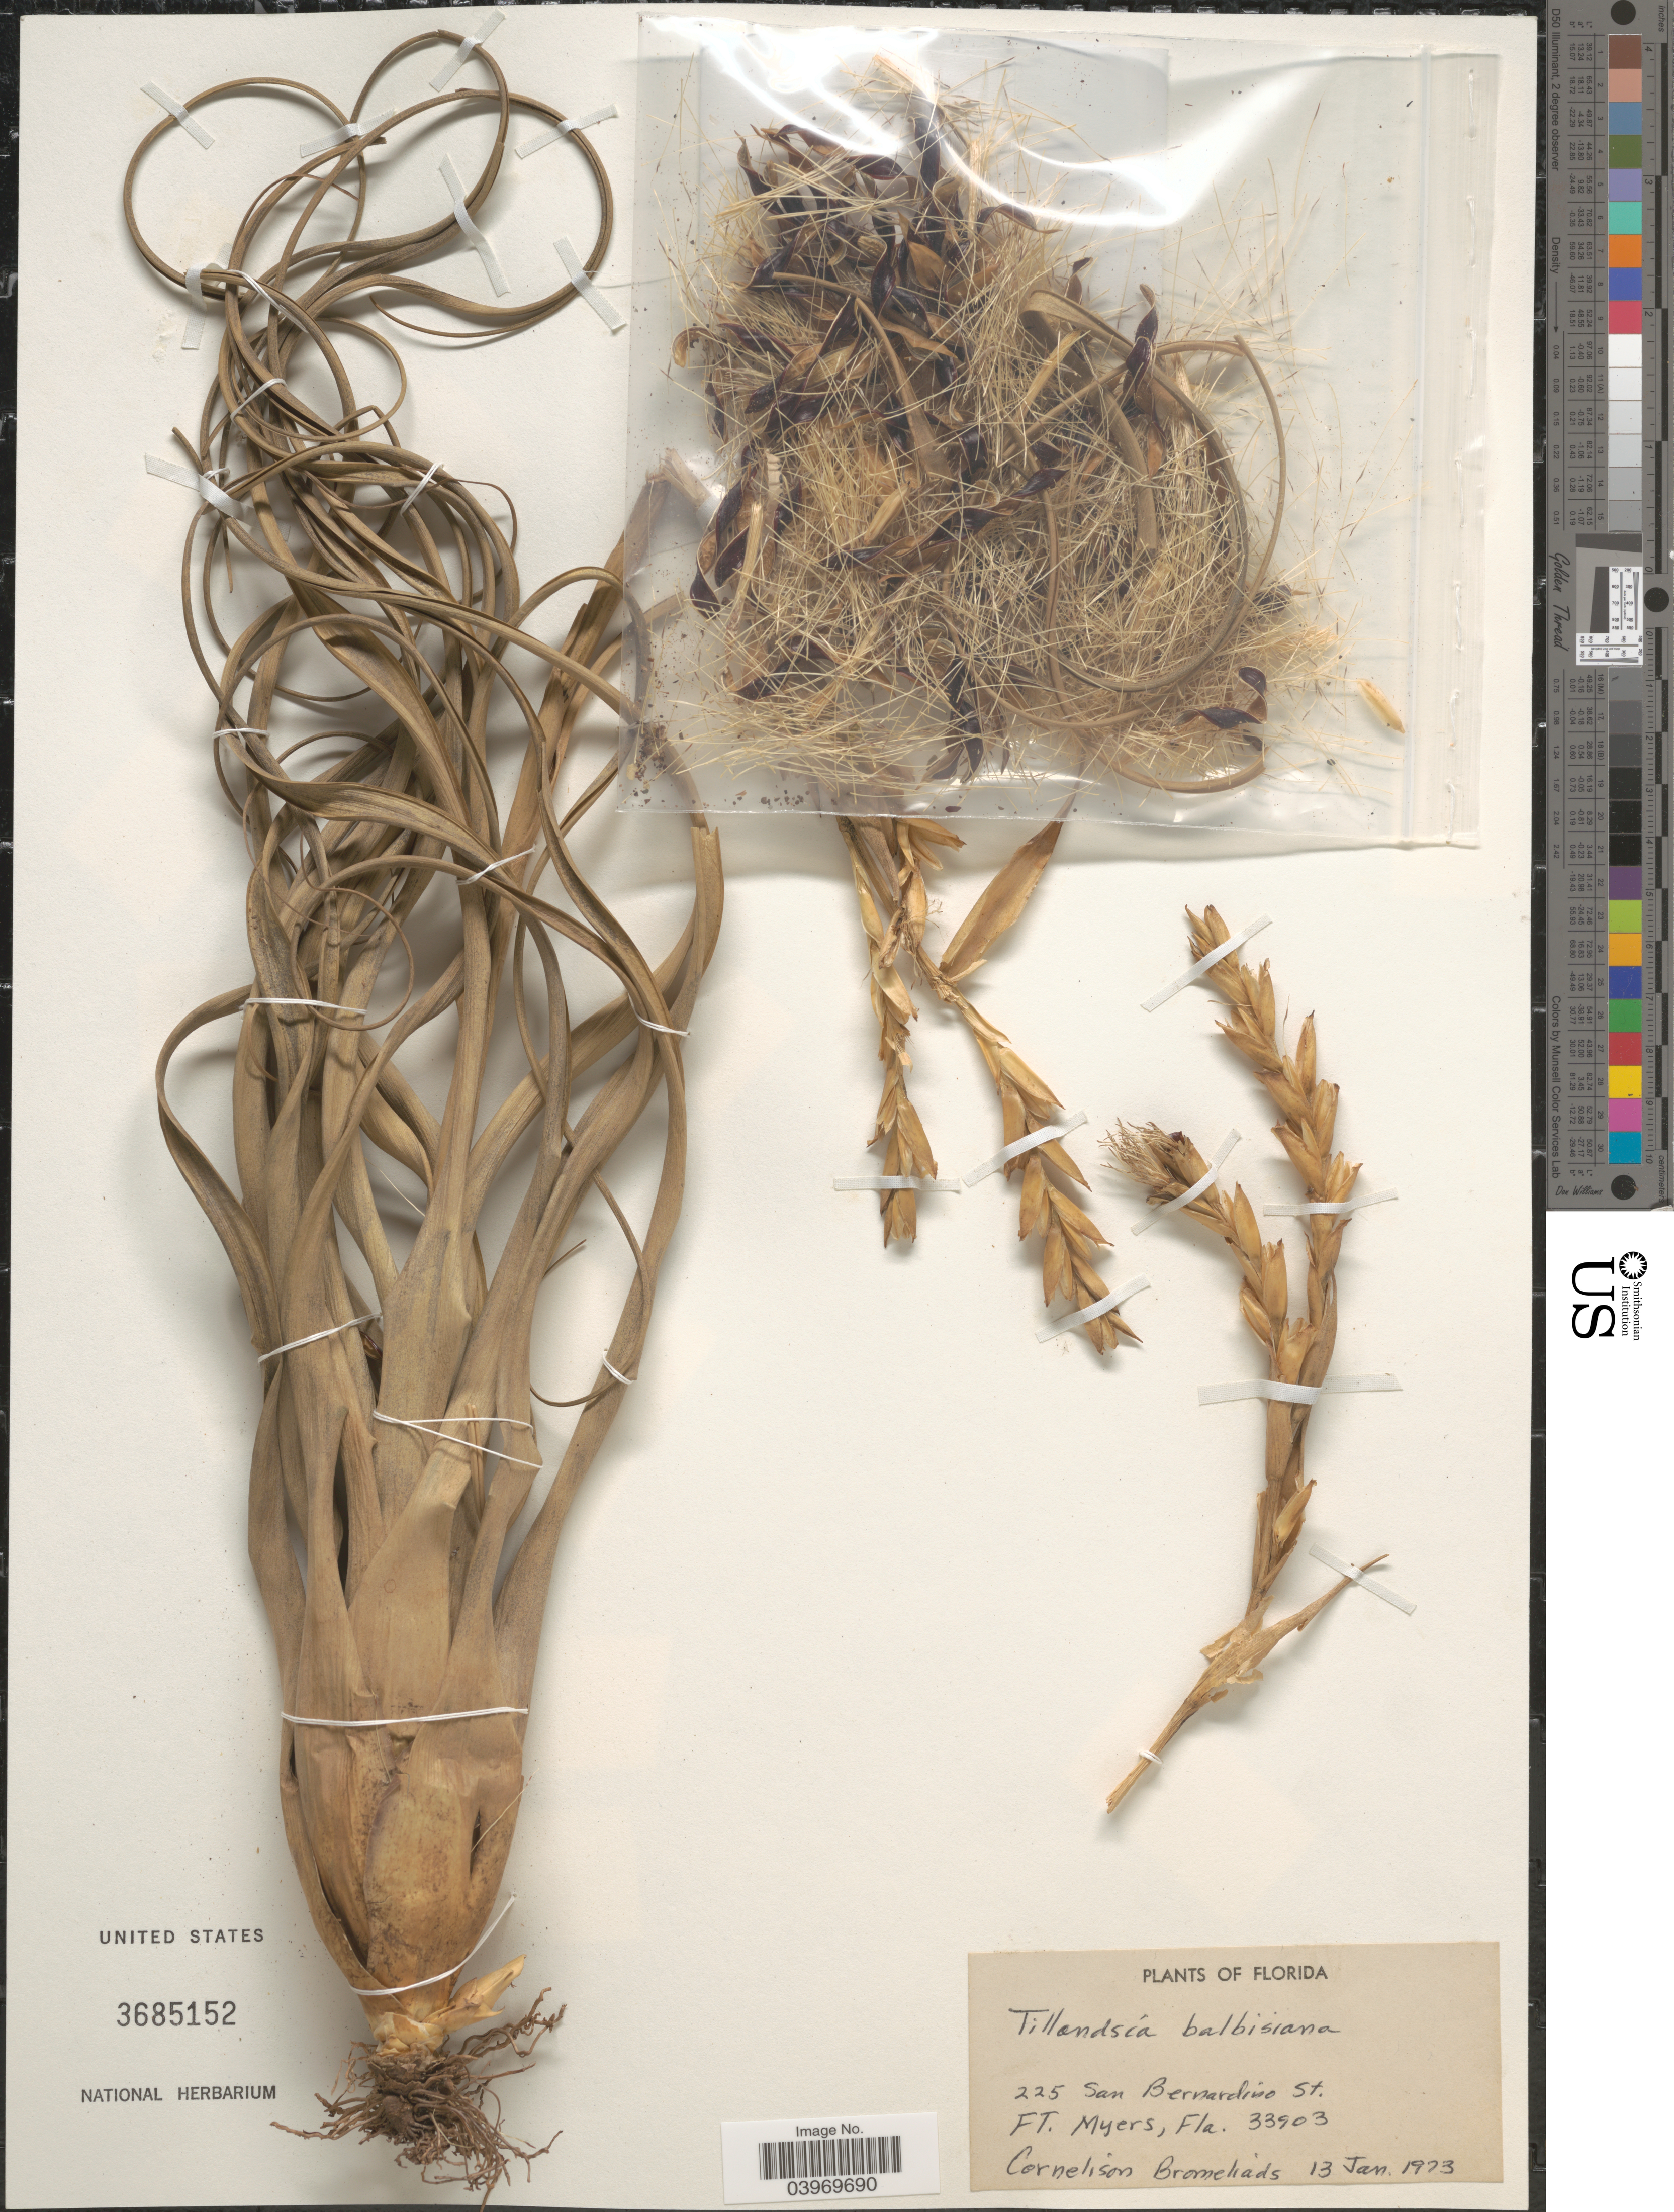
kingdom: Plantae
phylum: Tracheophyta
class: Liliopsida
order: Poales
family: Bromeliaceae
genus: Tillandsia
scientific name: Tillandsia balbisiana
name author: Schult. f.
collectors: Cornelison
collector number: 33903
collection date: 1973-01-13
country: United States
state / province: Florida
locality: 225 San Bernardino St. Ft. Myers.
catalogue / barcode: US 3685152